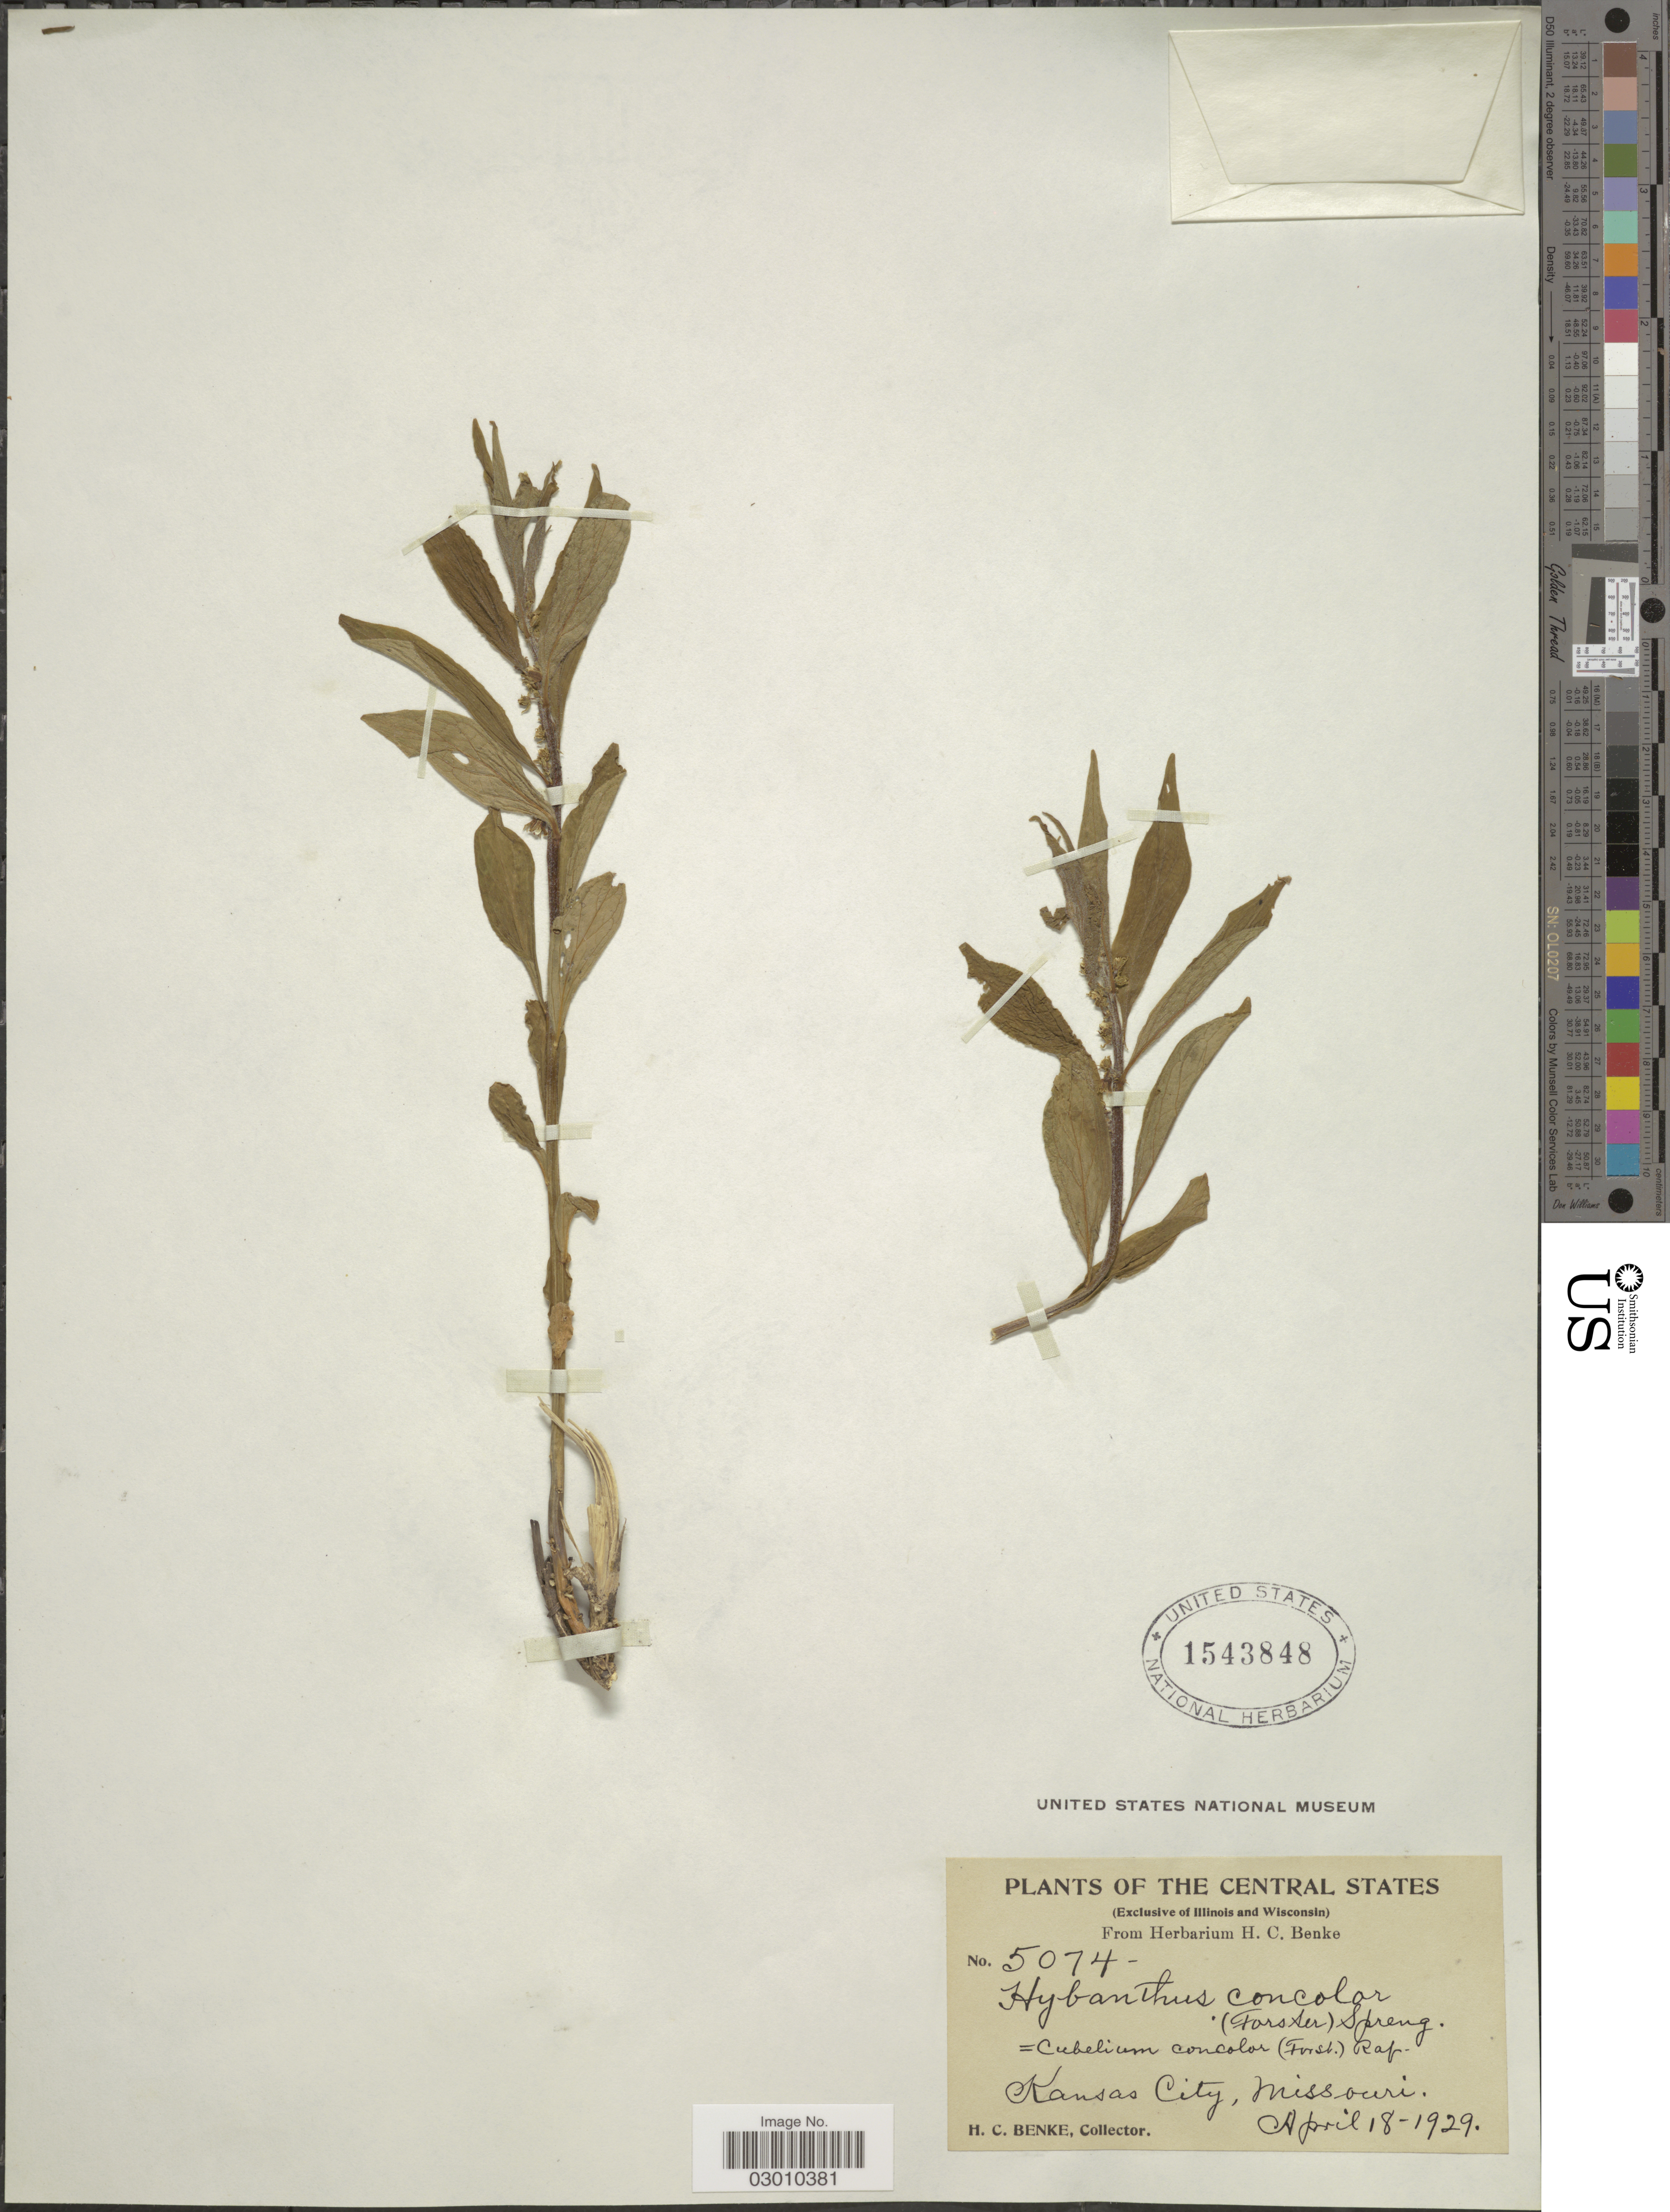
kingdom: Plantae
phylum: Tracheophyta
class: Magnoliopsida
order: Malpighiales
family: Violaceae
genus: Cubelium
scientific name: Cubelium concolor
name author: (T.F. Forst.) Raf. ex Britton & A. Br.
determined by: Strong, Mark T., (BOT), Smithsonian Institution - National Museum of Natural History (UNITED STATES)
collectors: H. Benke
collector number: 5074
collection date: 1929-04-18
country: United States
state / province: Missouri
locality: The Central States. Kansas City.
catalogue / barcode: US 1543848